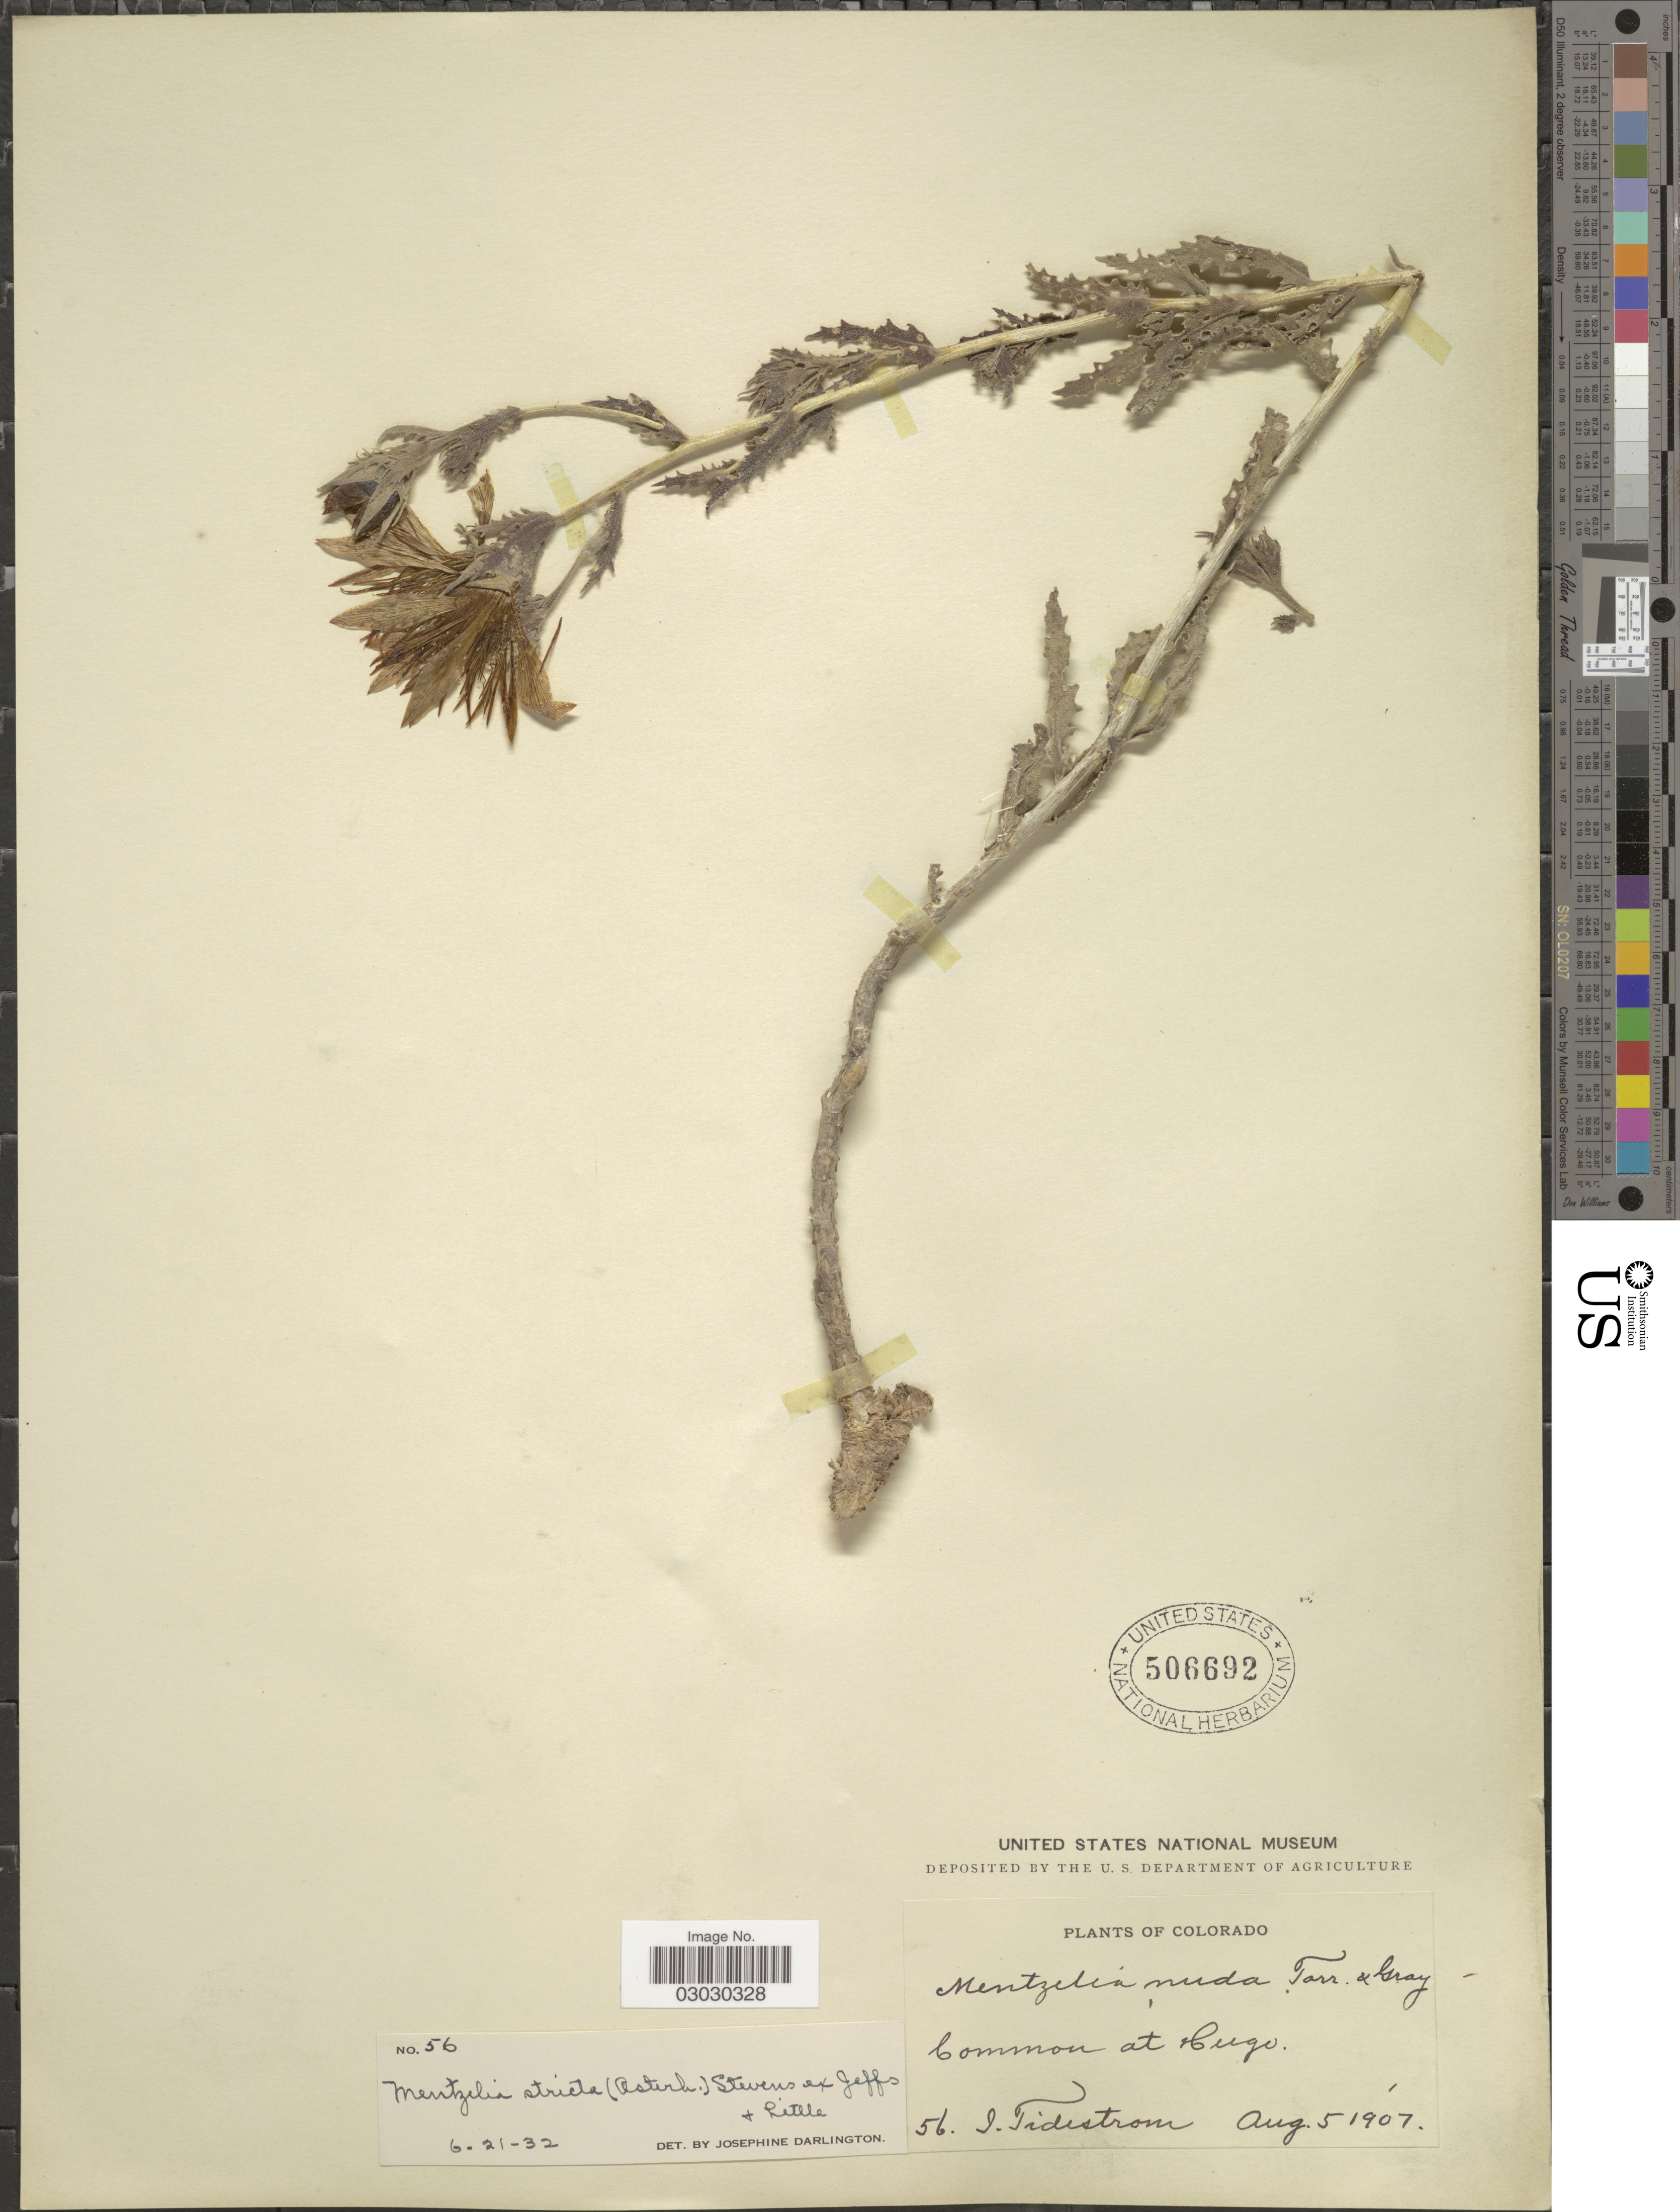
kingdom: Plantae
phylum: Tracheophyta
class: Magnoliopsida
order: Cornales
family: Loasaceae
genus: Mentzelia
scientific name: Mentzelia stricta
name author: (Osterh.) Stevens ex Jeffs & Little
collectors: I. F. Tidestrom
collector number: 56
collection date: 1907-08-05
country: United States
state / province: Colorado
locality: Common at Hugo.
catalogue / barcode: US 506692